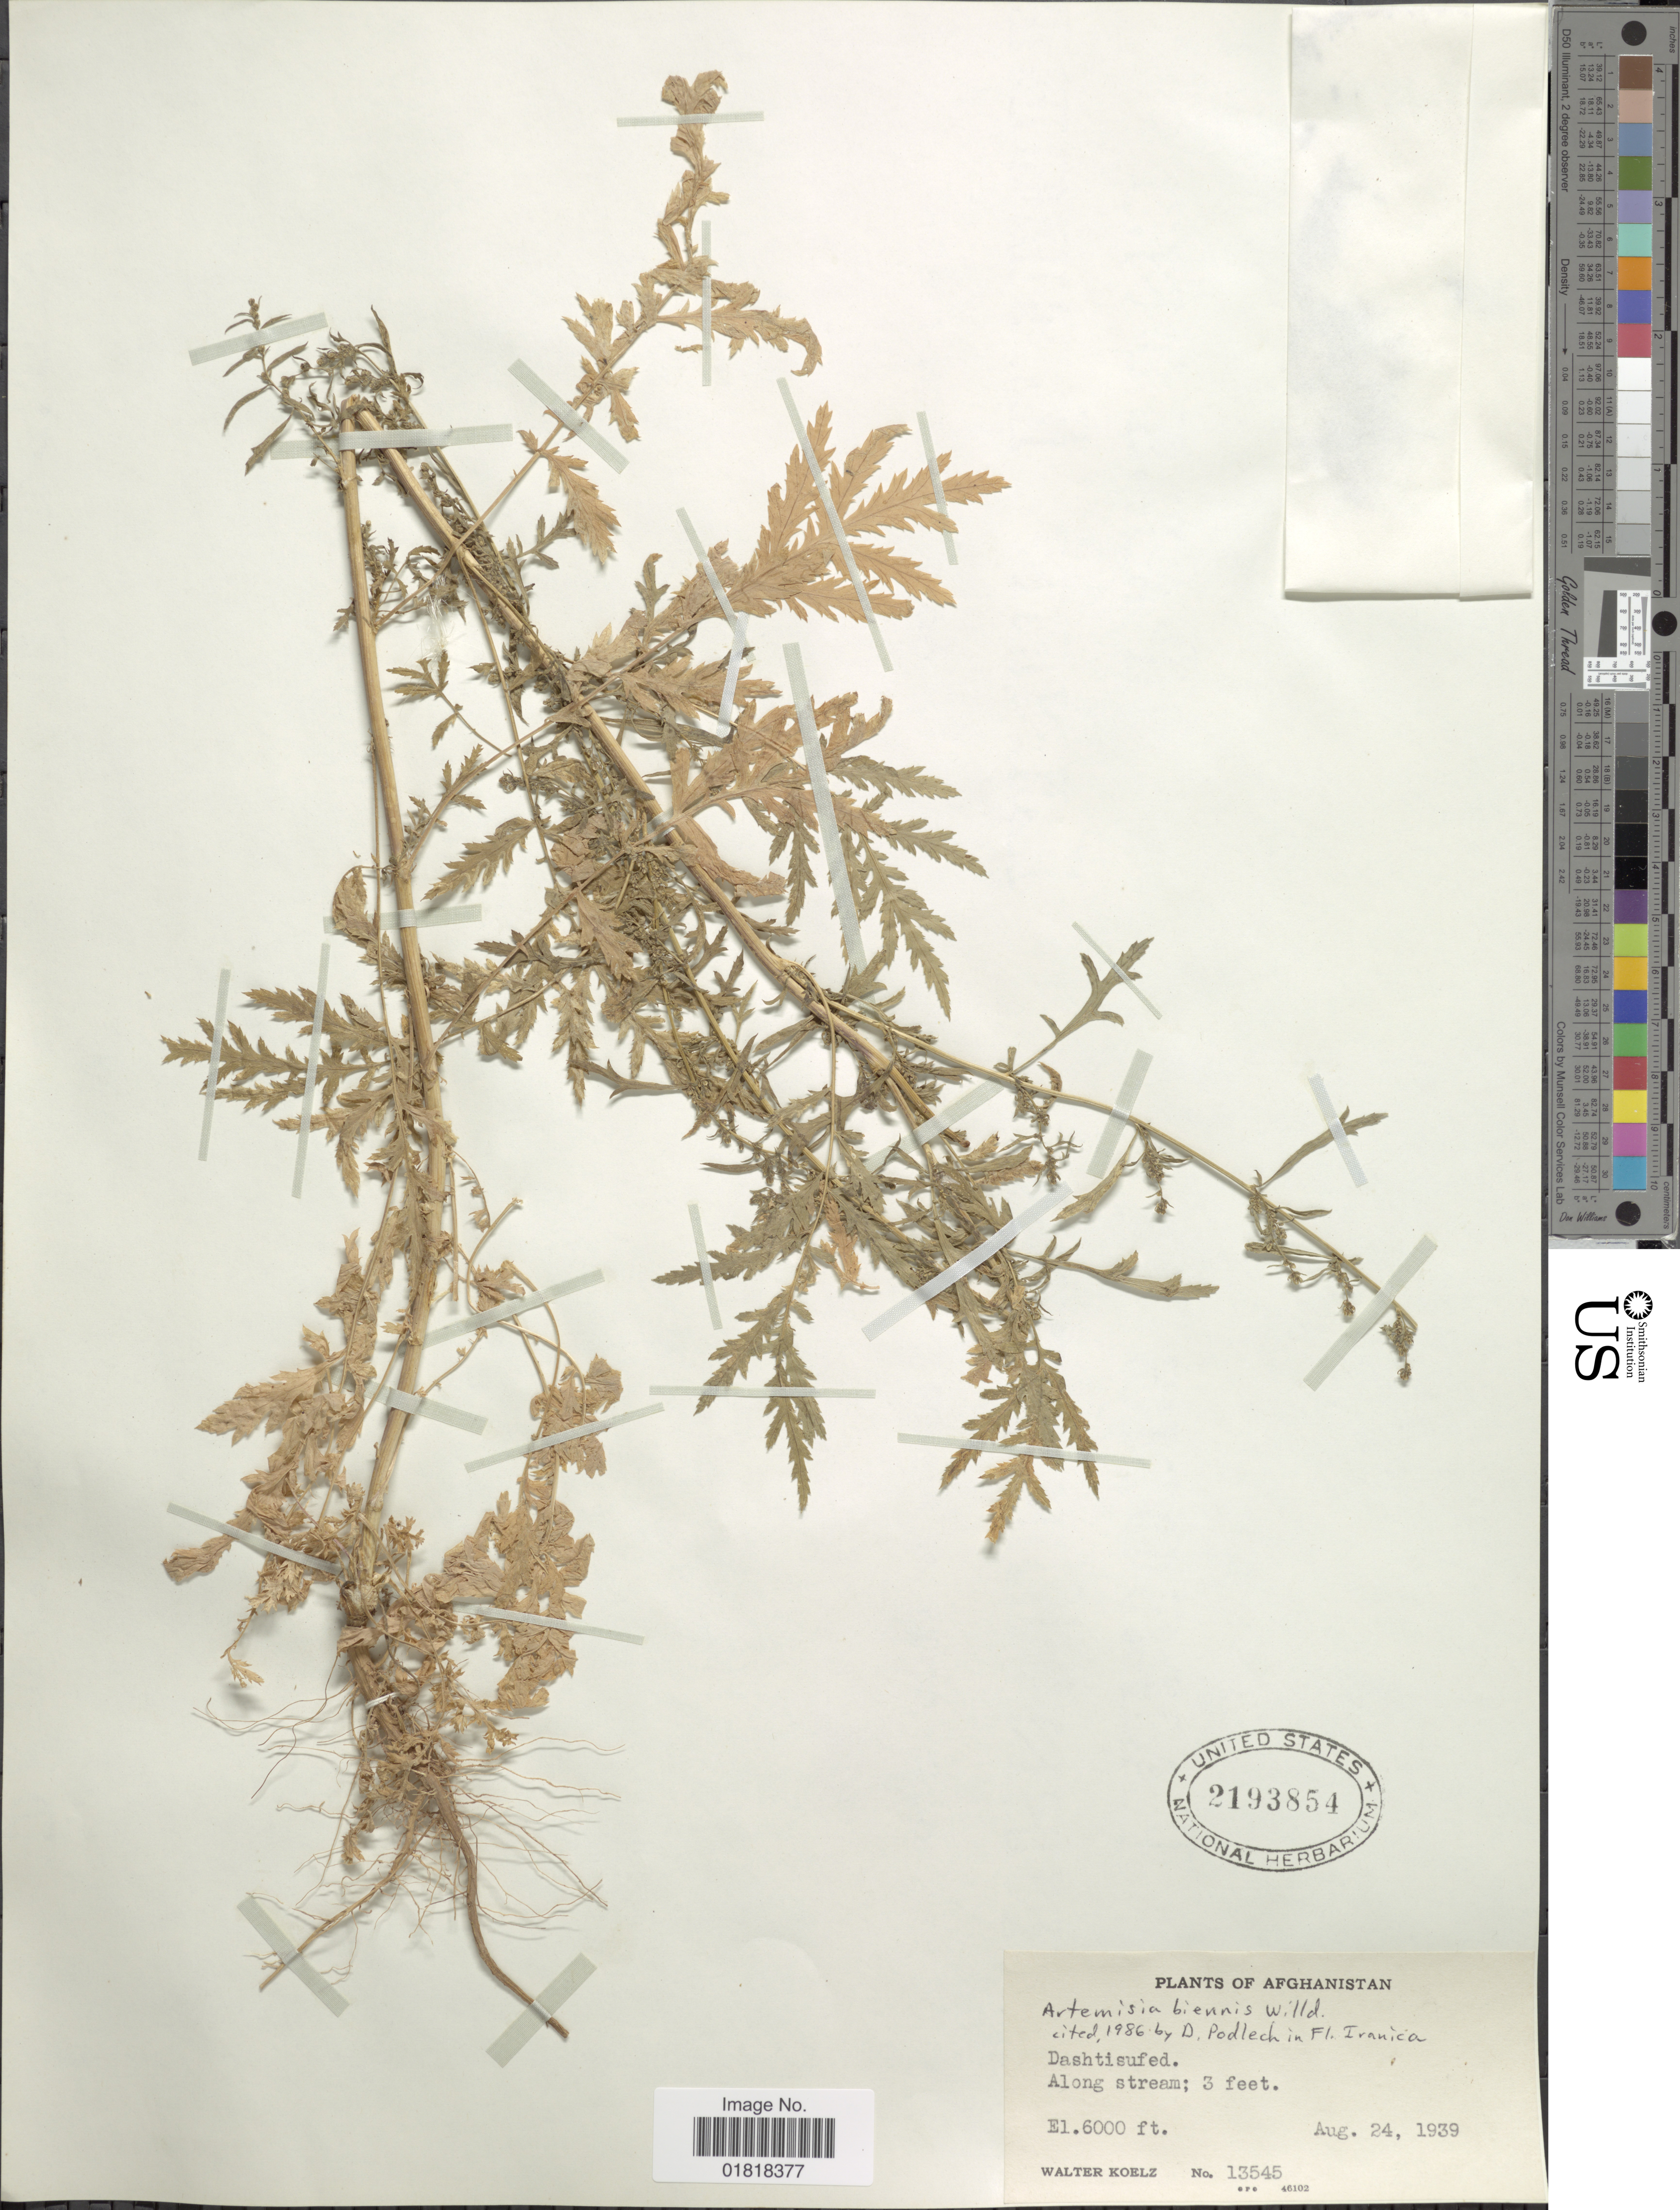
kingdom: Plantae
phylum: Tracheophyta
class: Magnoliopsida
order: Asterales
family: Asteraceae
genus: Artemisia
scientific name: Artemisia biennis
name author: Willd.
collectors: W. N. Koelz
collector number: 13545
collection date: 1939-08-24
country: Afghanistan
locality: Dashtisufed, along stream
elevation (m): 1829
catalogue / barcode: US 2193854